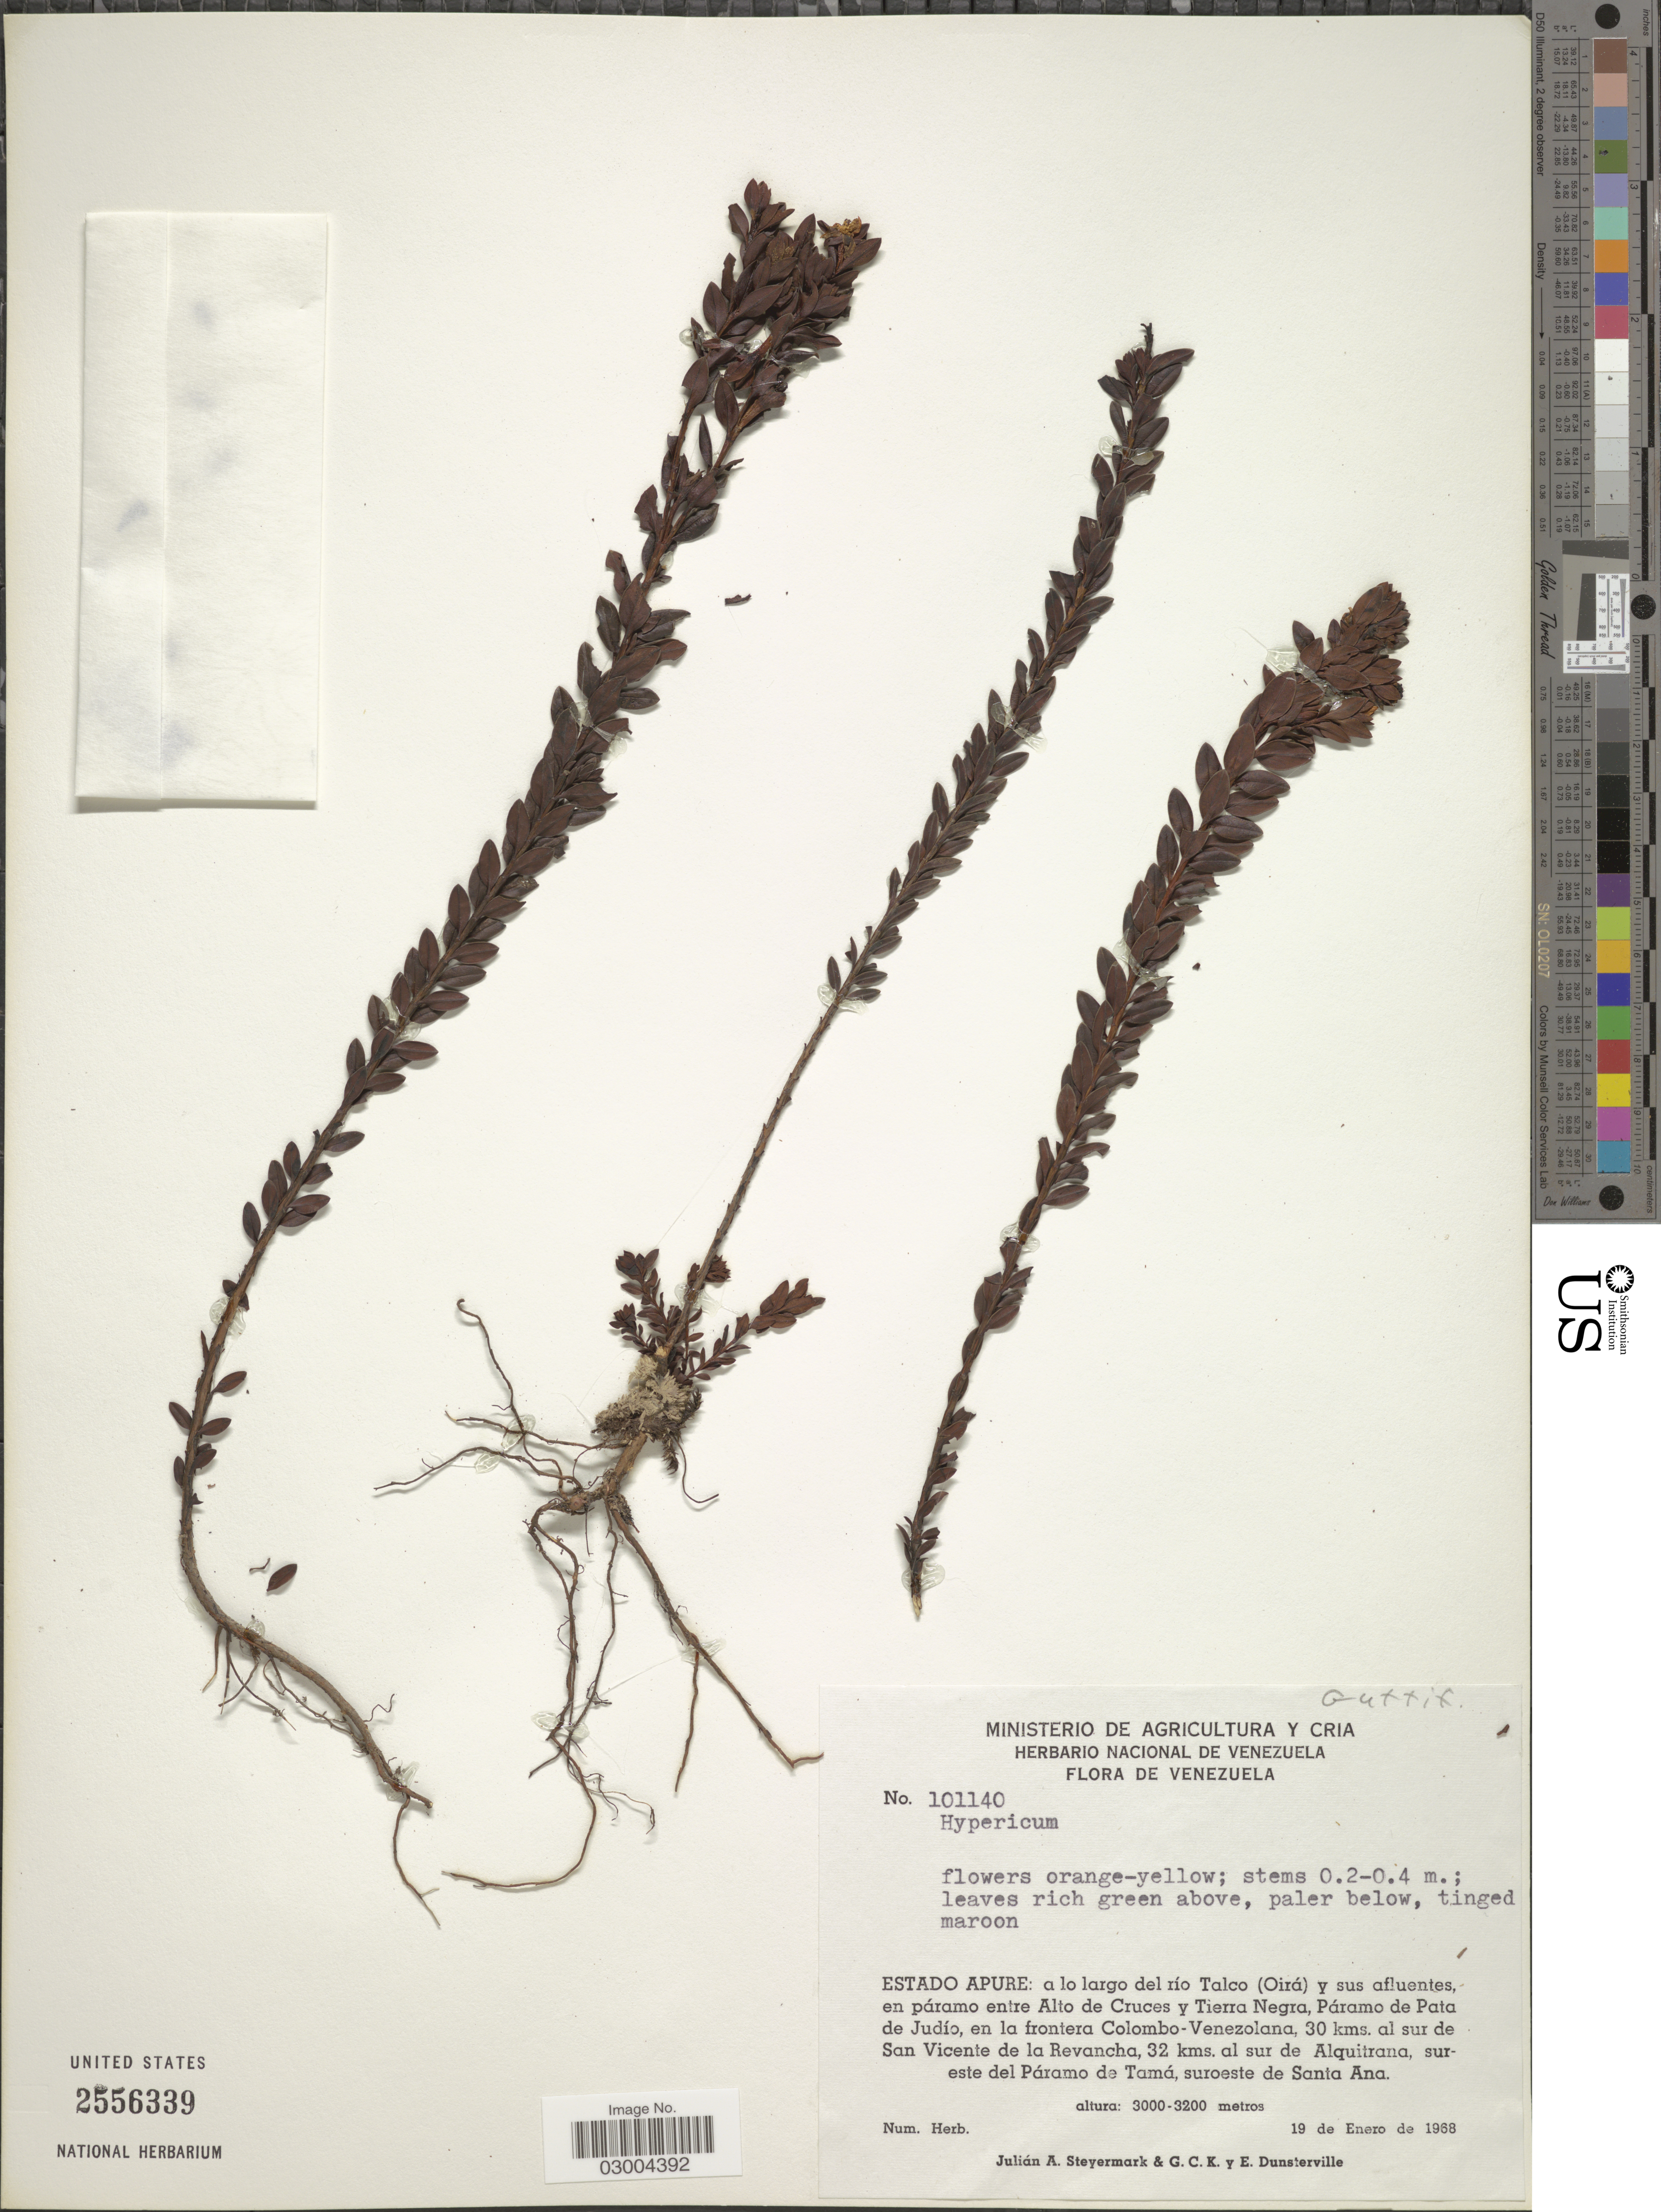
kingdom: Plantae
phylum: Tracheophyta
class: Magnoliopsida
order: Malpighiales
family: Hypericaceae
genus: Hypericum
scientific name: Hypericum sp.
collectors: J. Steyermark, G. C. K. Dunsterville & E. Dunsterville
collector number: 101140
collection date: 1968-01-19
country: Venezuela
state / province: Apure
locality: Estado Apure: a lo largo del río Talco (Oirá) y sus afluentes, en páramo entre Alto de Cruces y Tierra Negra, Páramo de Pata de Judío, en la frontera Colombo-Venezolana, 30 kms. al sur de San Vicente de la Revancha, 32 kms. al sur de Alquitrana, sureste del Páramo de Tamá, suroeste de Santa Ana.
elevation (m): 3000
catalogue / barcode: US 2556339